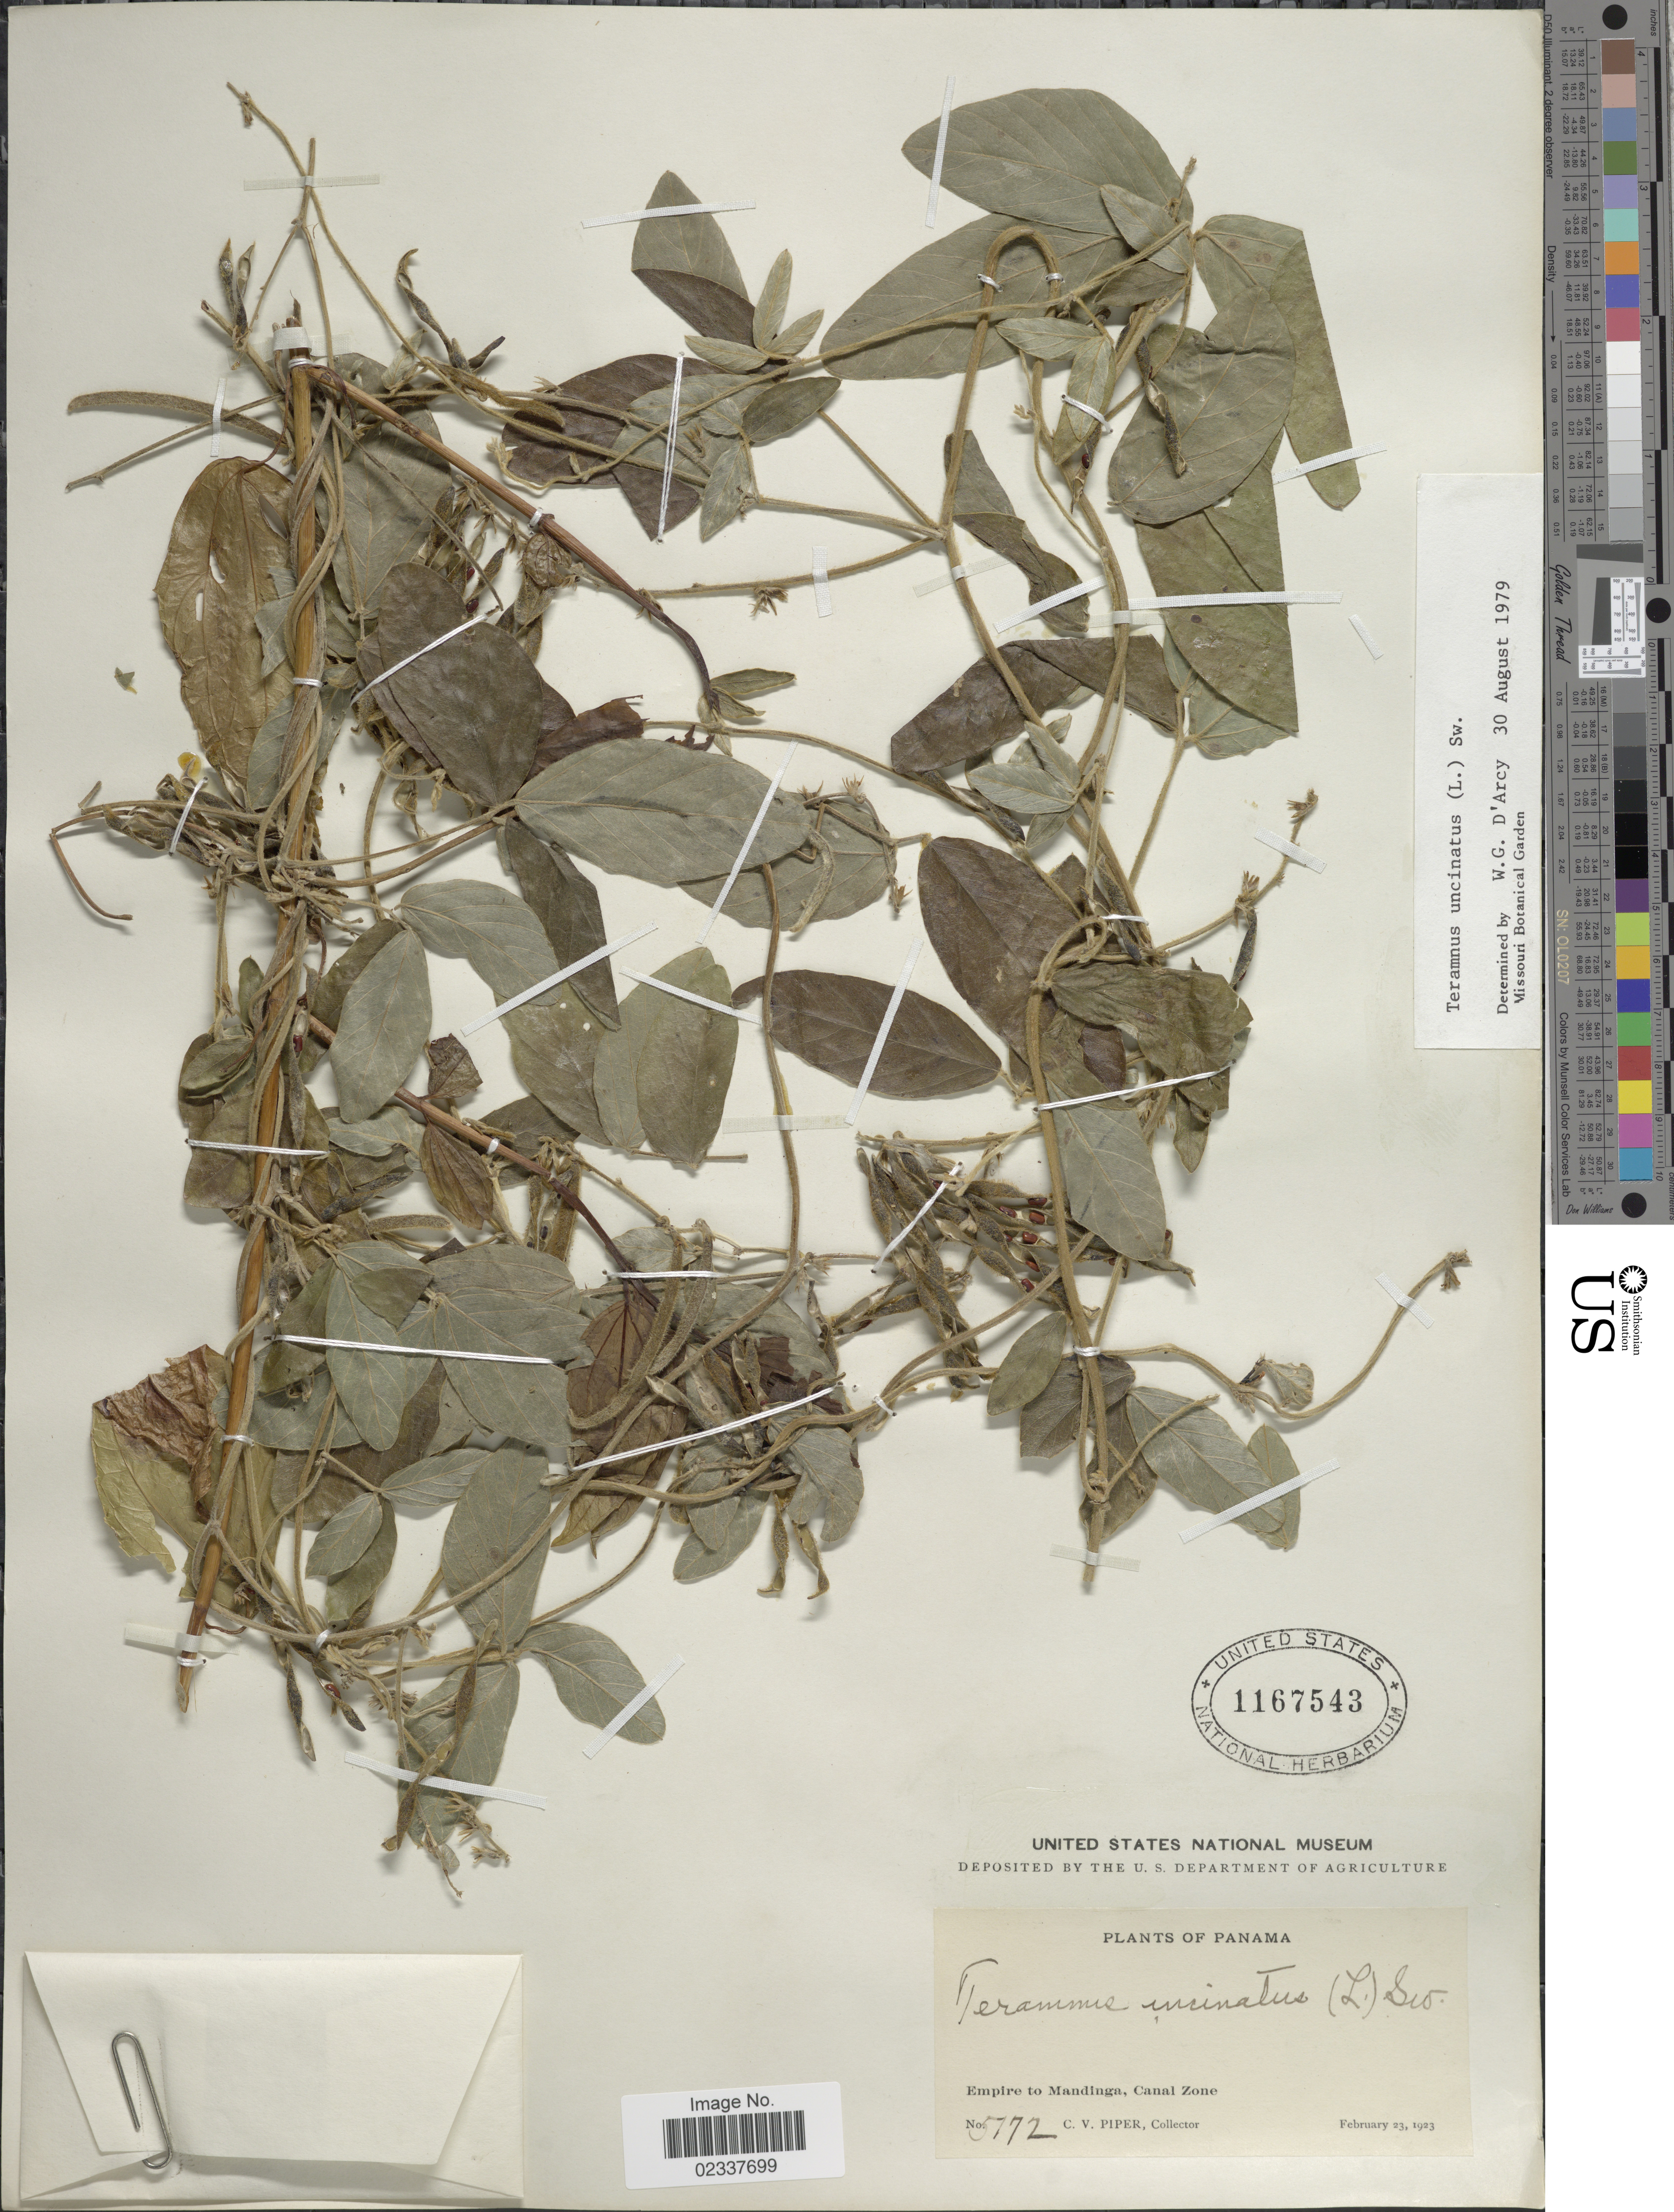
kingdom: Plantae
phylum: Tracheophyta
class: Magnoliopsida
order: Fabales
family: Fabaceae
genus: Teramnus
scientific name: Teramnus uncinatus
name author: (L.) Sw.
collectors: C. V. Piper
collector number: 5172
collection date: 1923-02-23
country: Panama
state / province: Colón / Panamá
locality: Empire to Mandinga, Canal Zone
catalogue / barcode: US 1167543